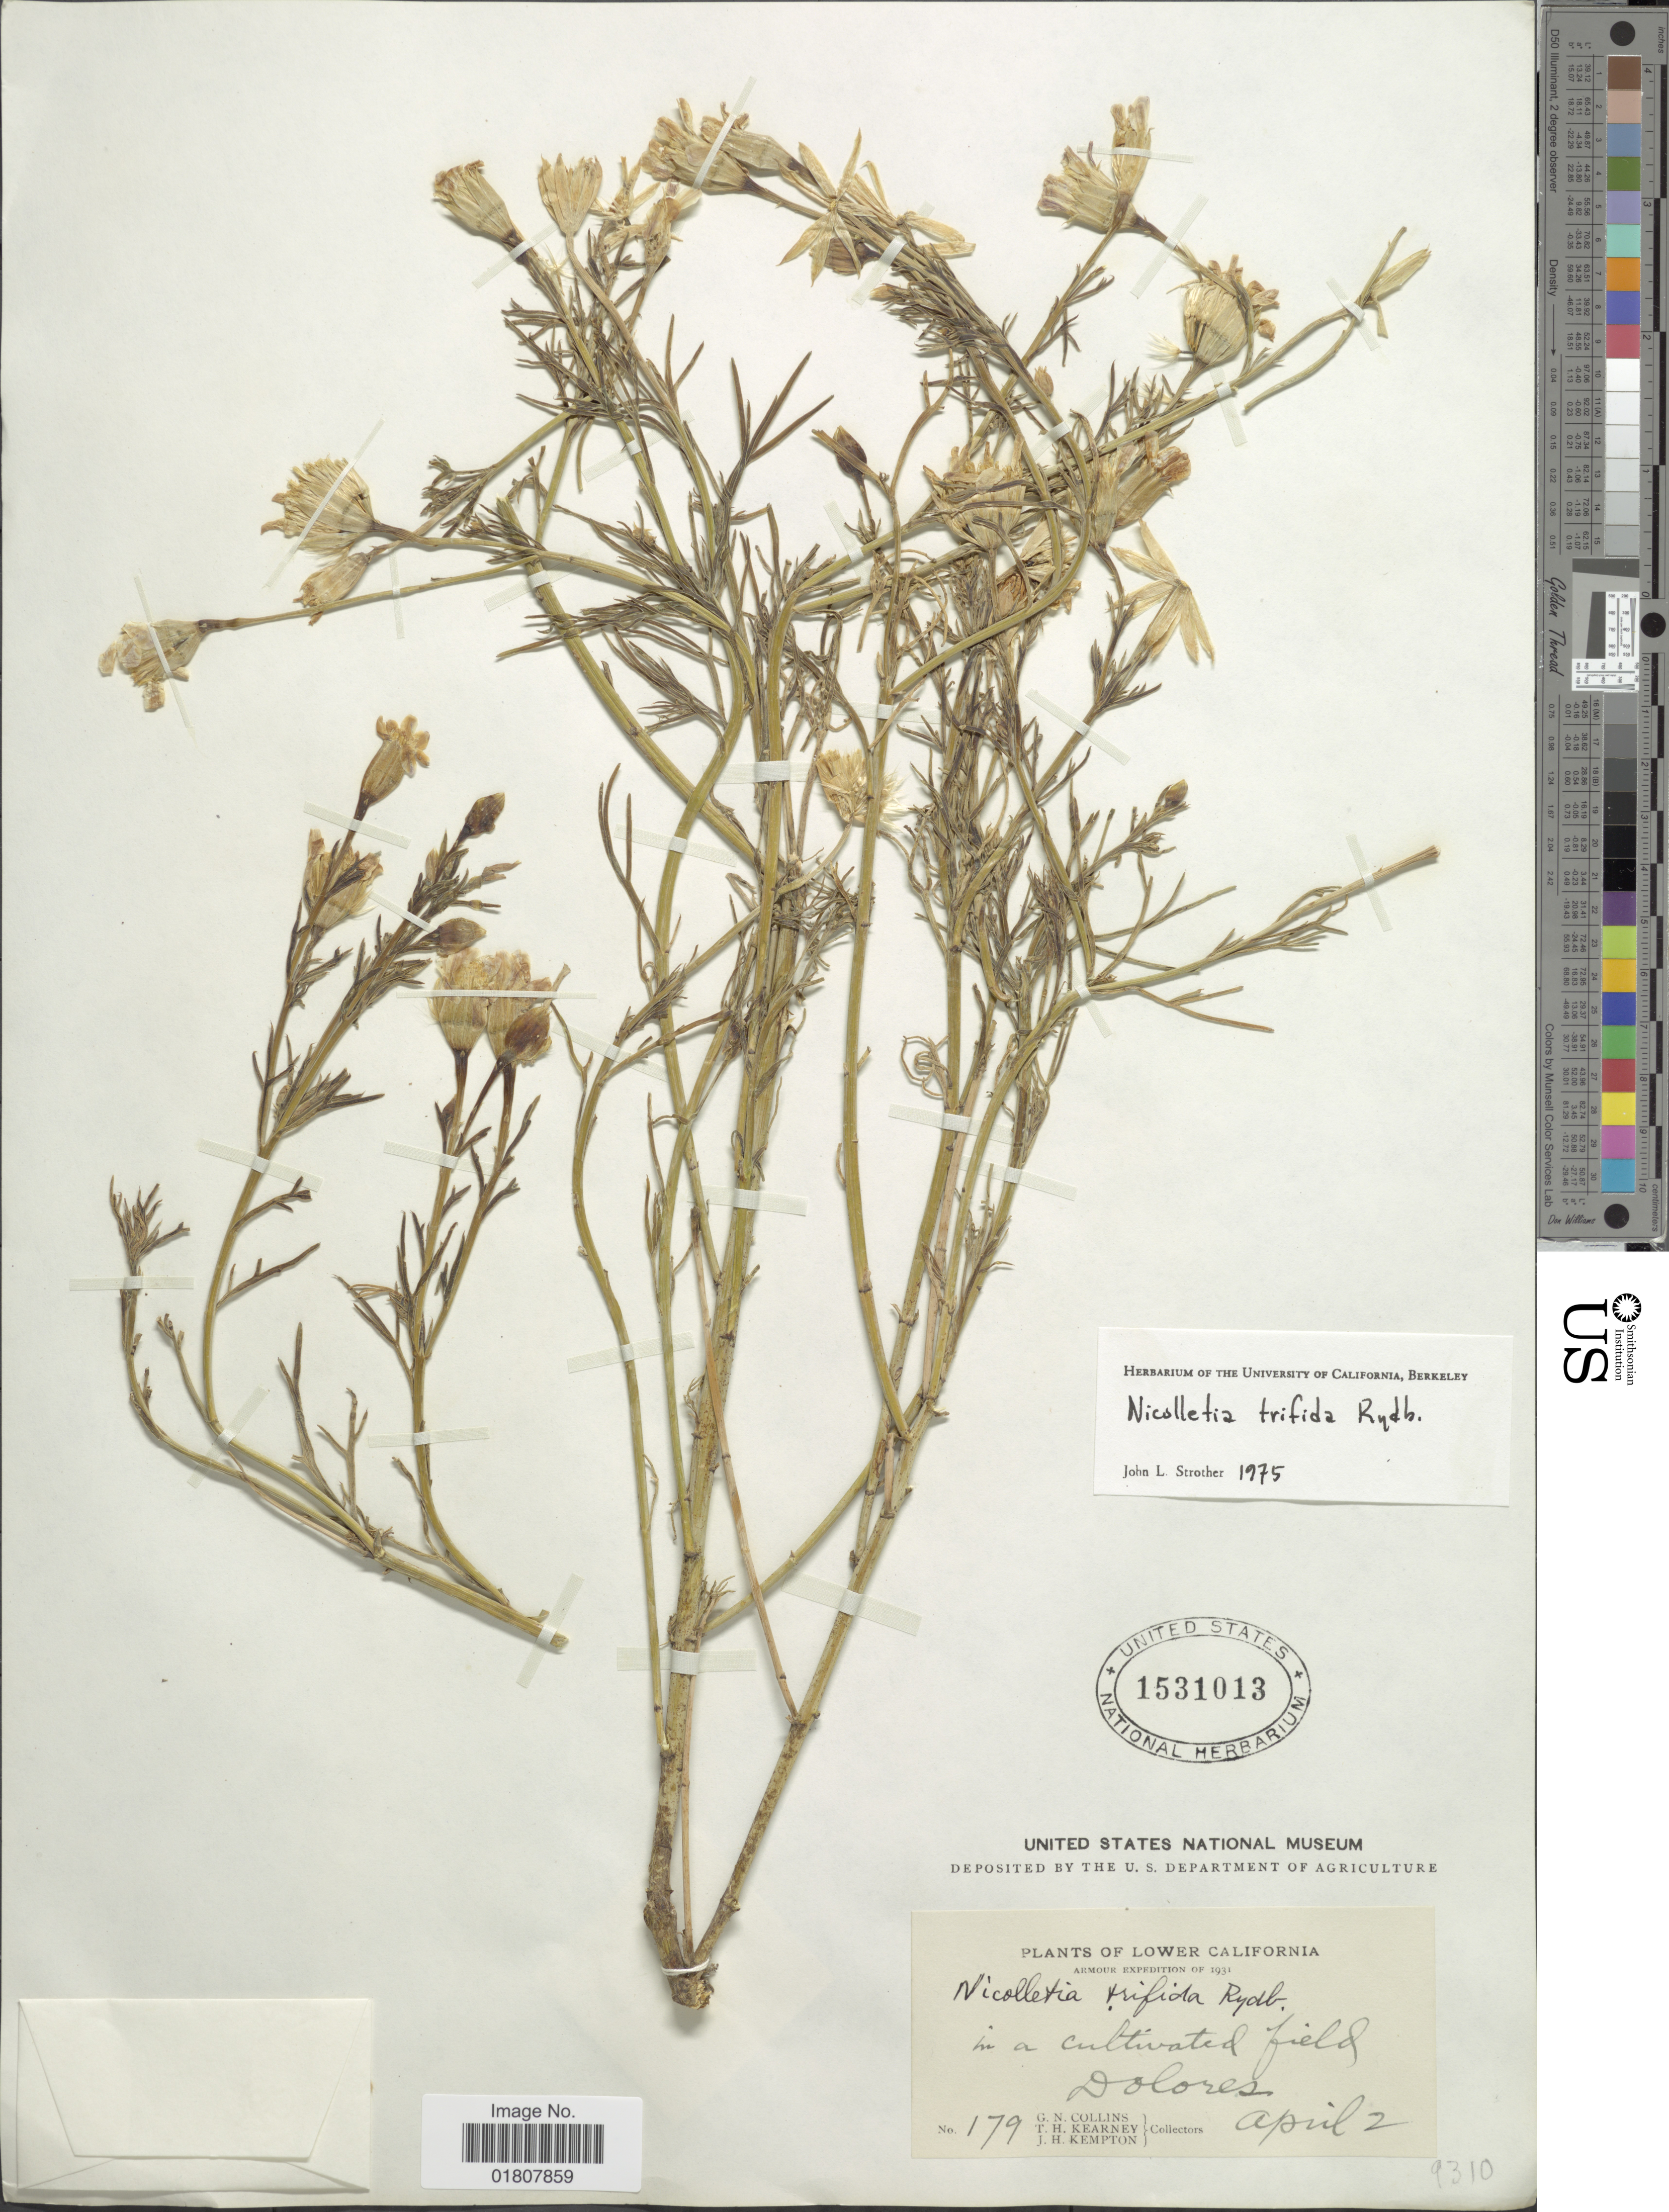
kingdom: Plantae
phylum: Tracheophyta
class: Magnoliopsida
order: Asterales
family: Asteraceae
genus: Nicolletia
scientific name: Nicolletia trifida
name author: Rydb.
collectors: G. Collins, T. H. Kearney & J. H. Kempton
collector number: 179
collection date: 1931-04-02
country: Mexico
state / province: Baja California Sur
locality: Lower California, Dolores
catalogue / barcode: US 1531013